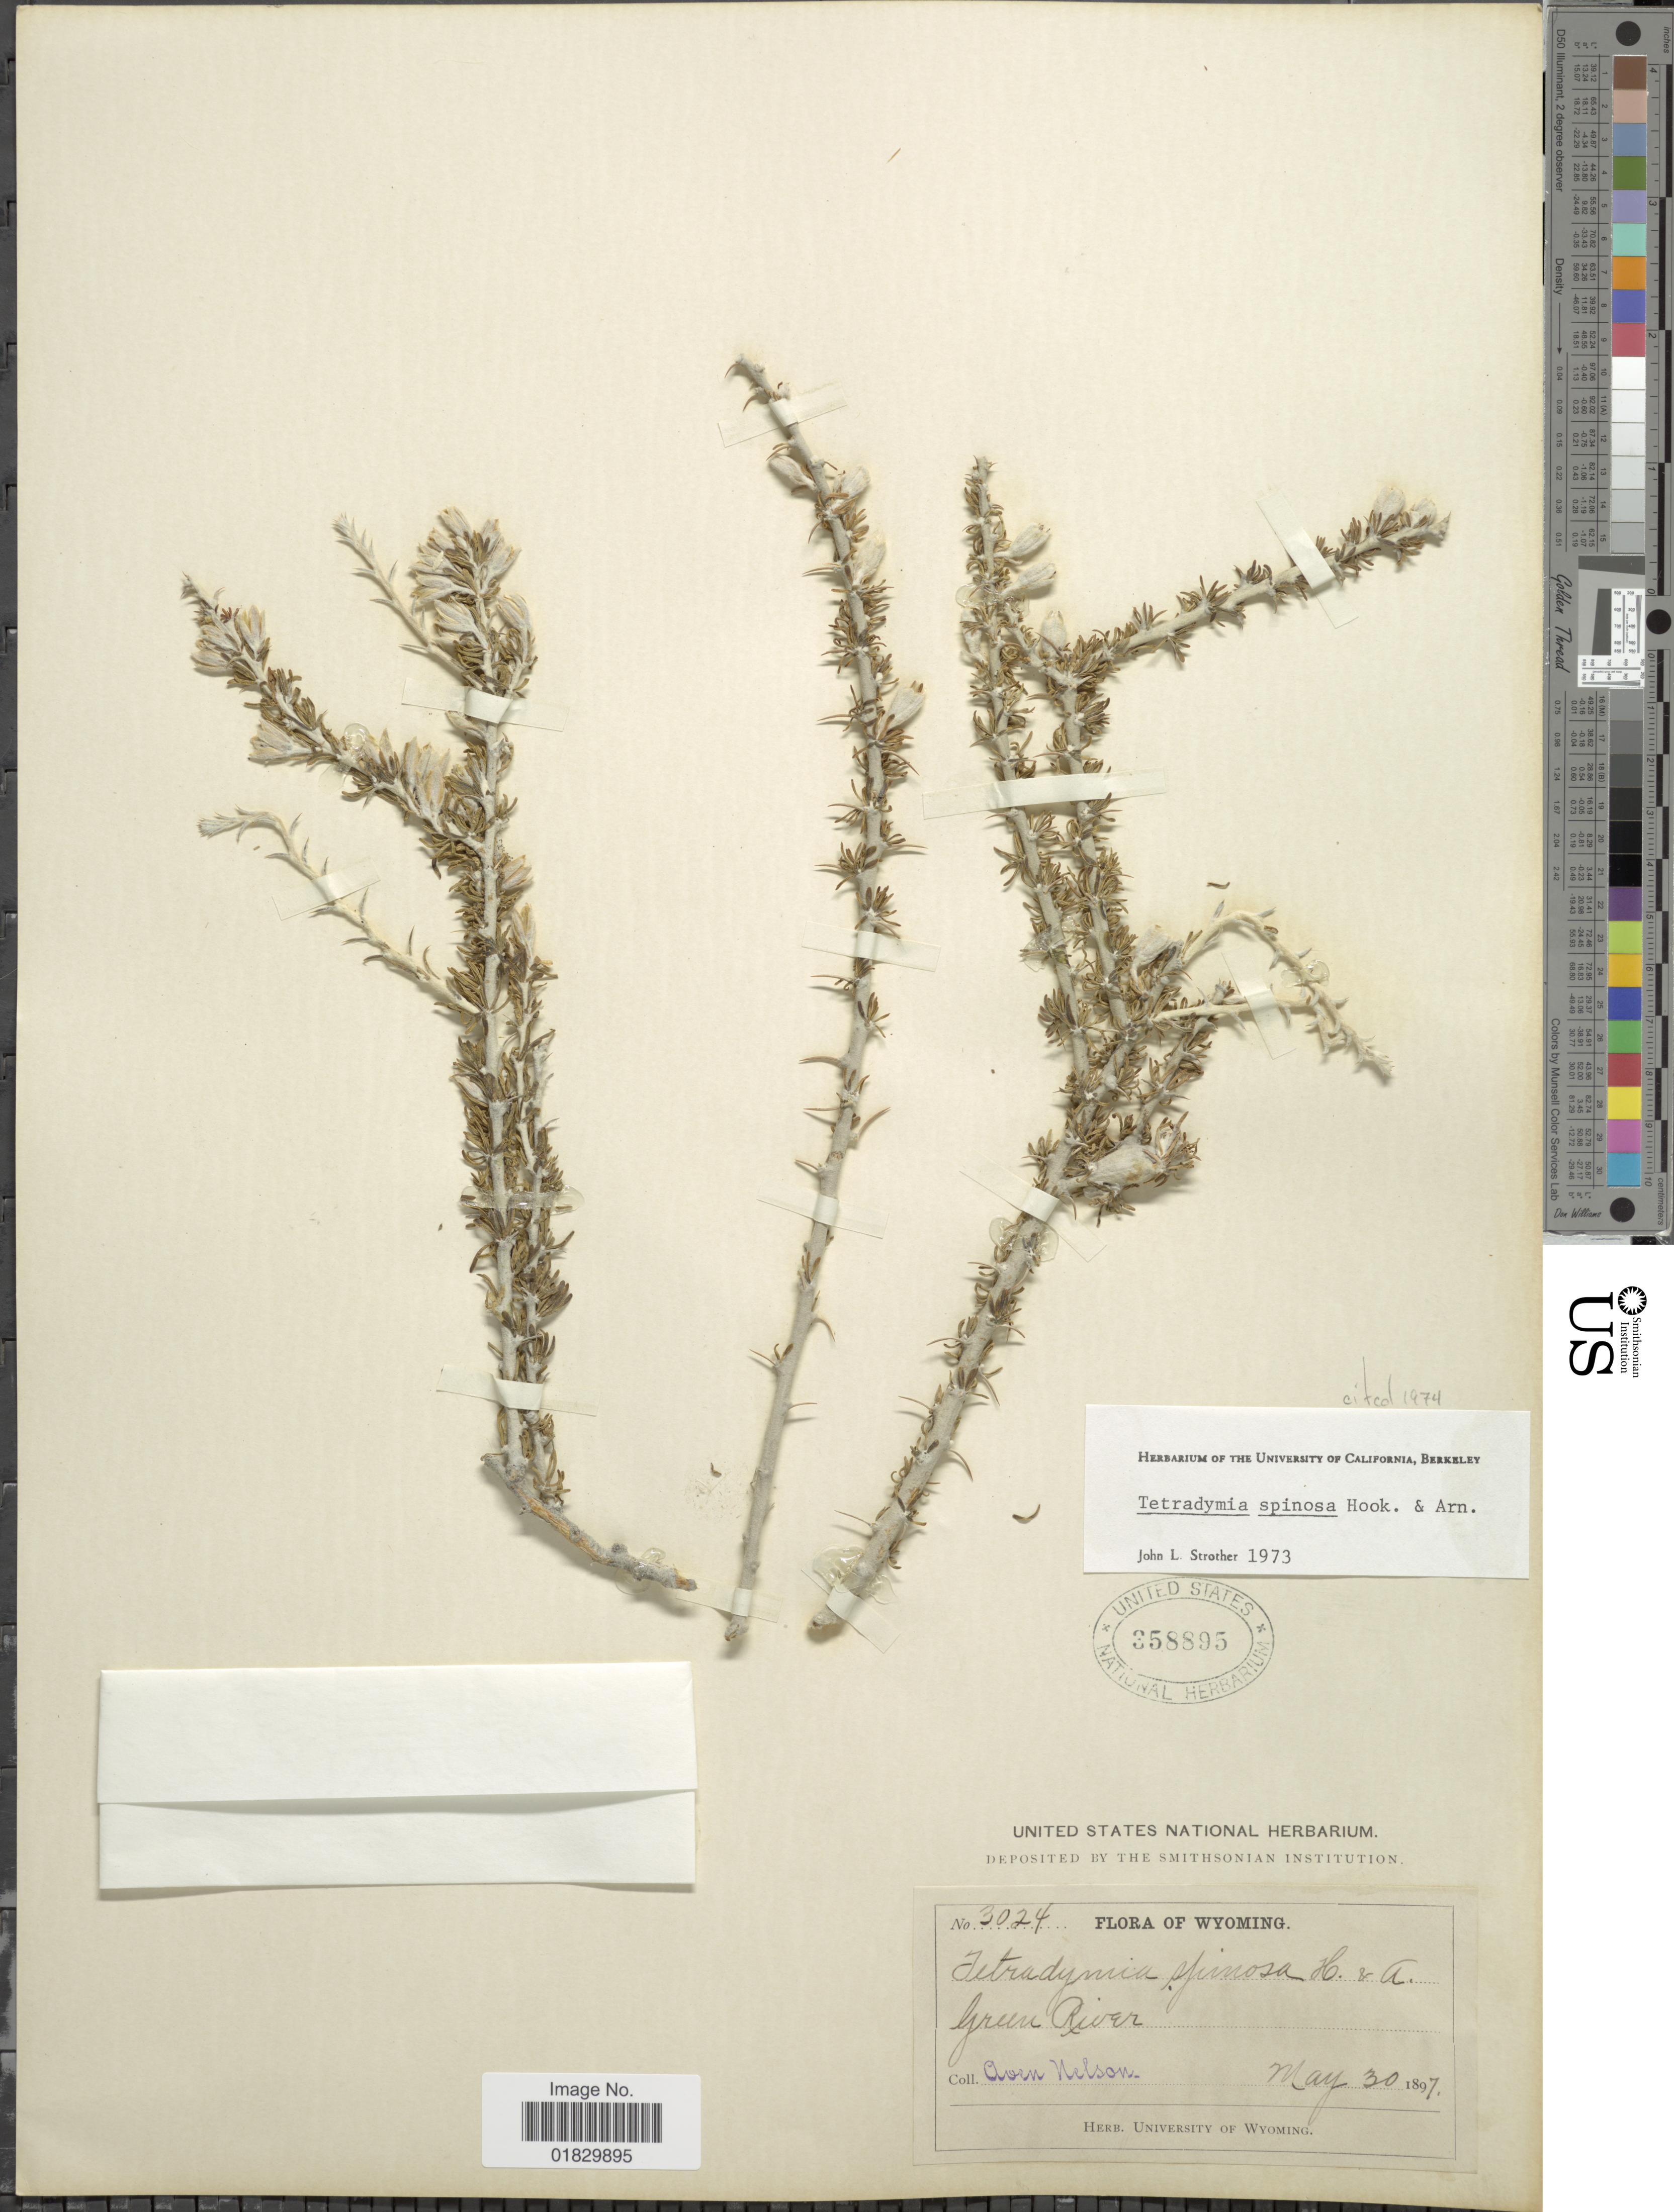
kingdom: Plantae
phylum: Tracheophyta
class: Magnoliopsida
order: Asterales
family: Asteraceae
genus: Tetradymia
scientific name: Tetradymia spinosa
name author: Hook. & Arn.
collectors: A. Nelson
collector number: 3024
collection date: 1897-05-30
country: United States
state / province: Wyoming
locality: Green River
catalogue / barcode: US 358895